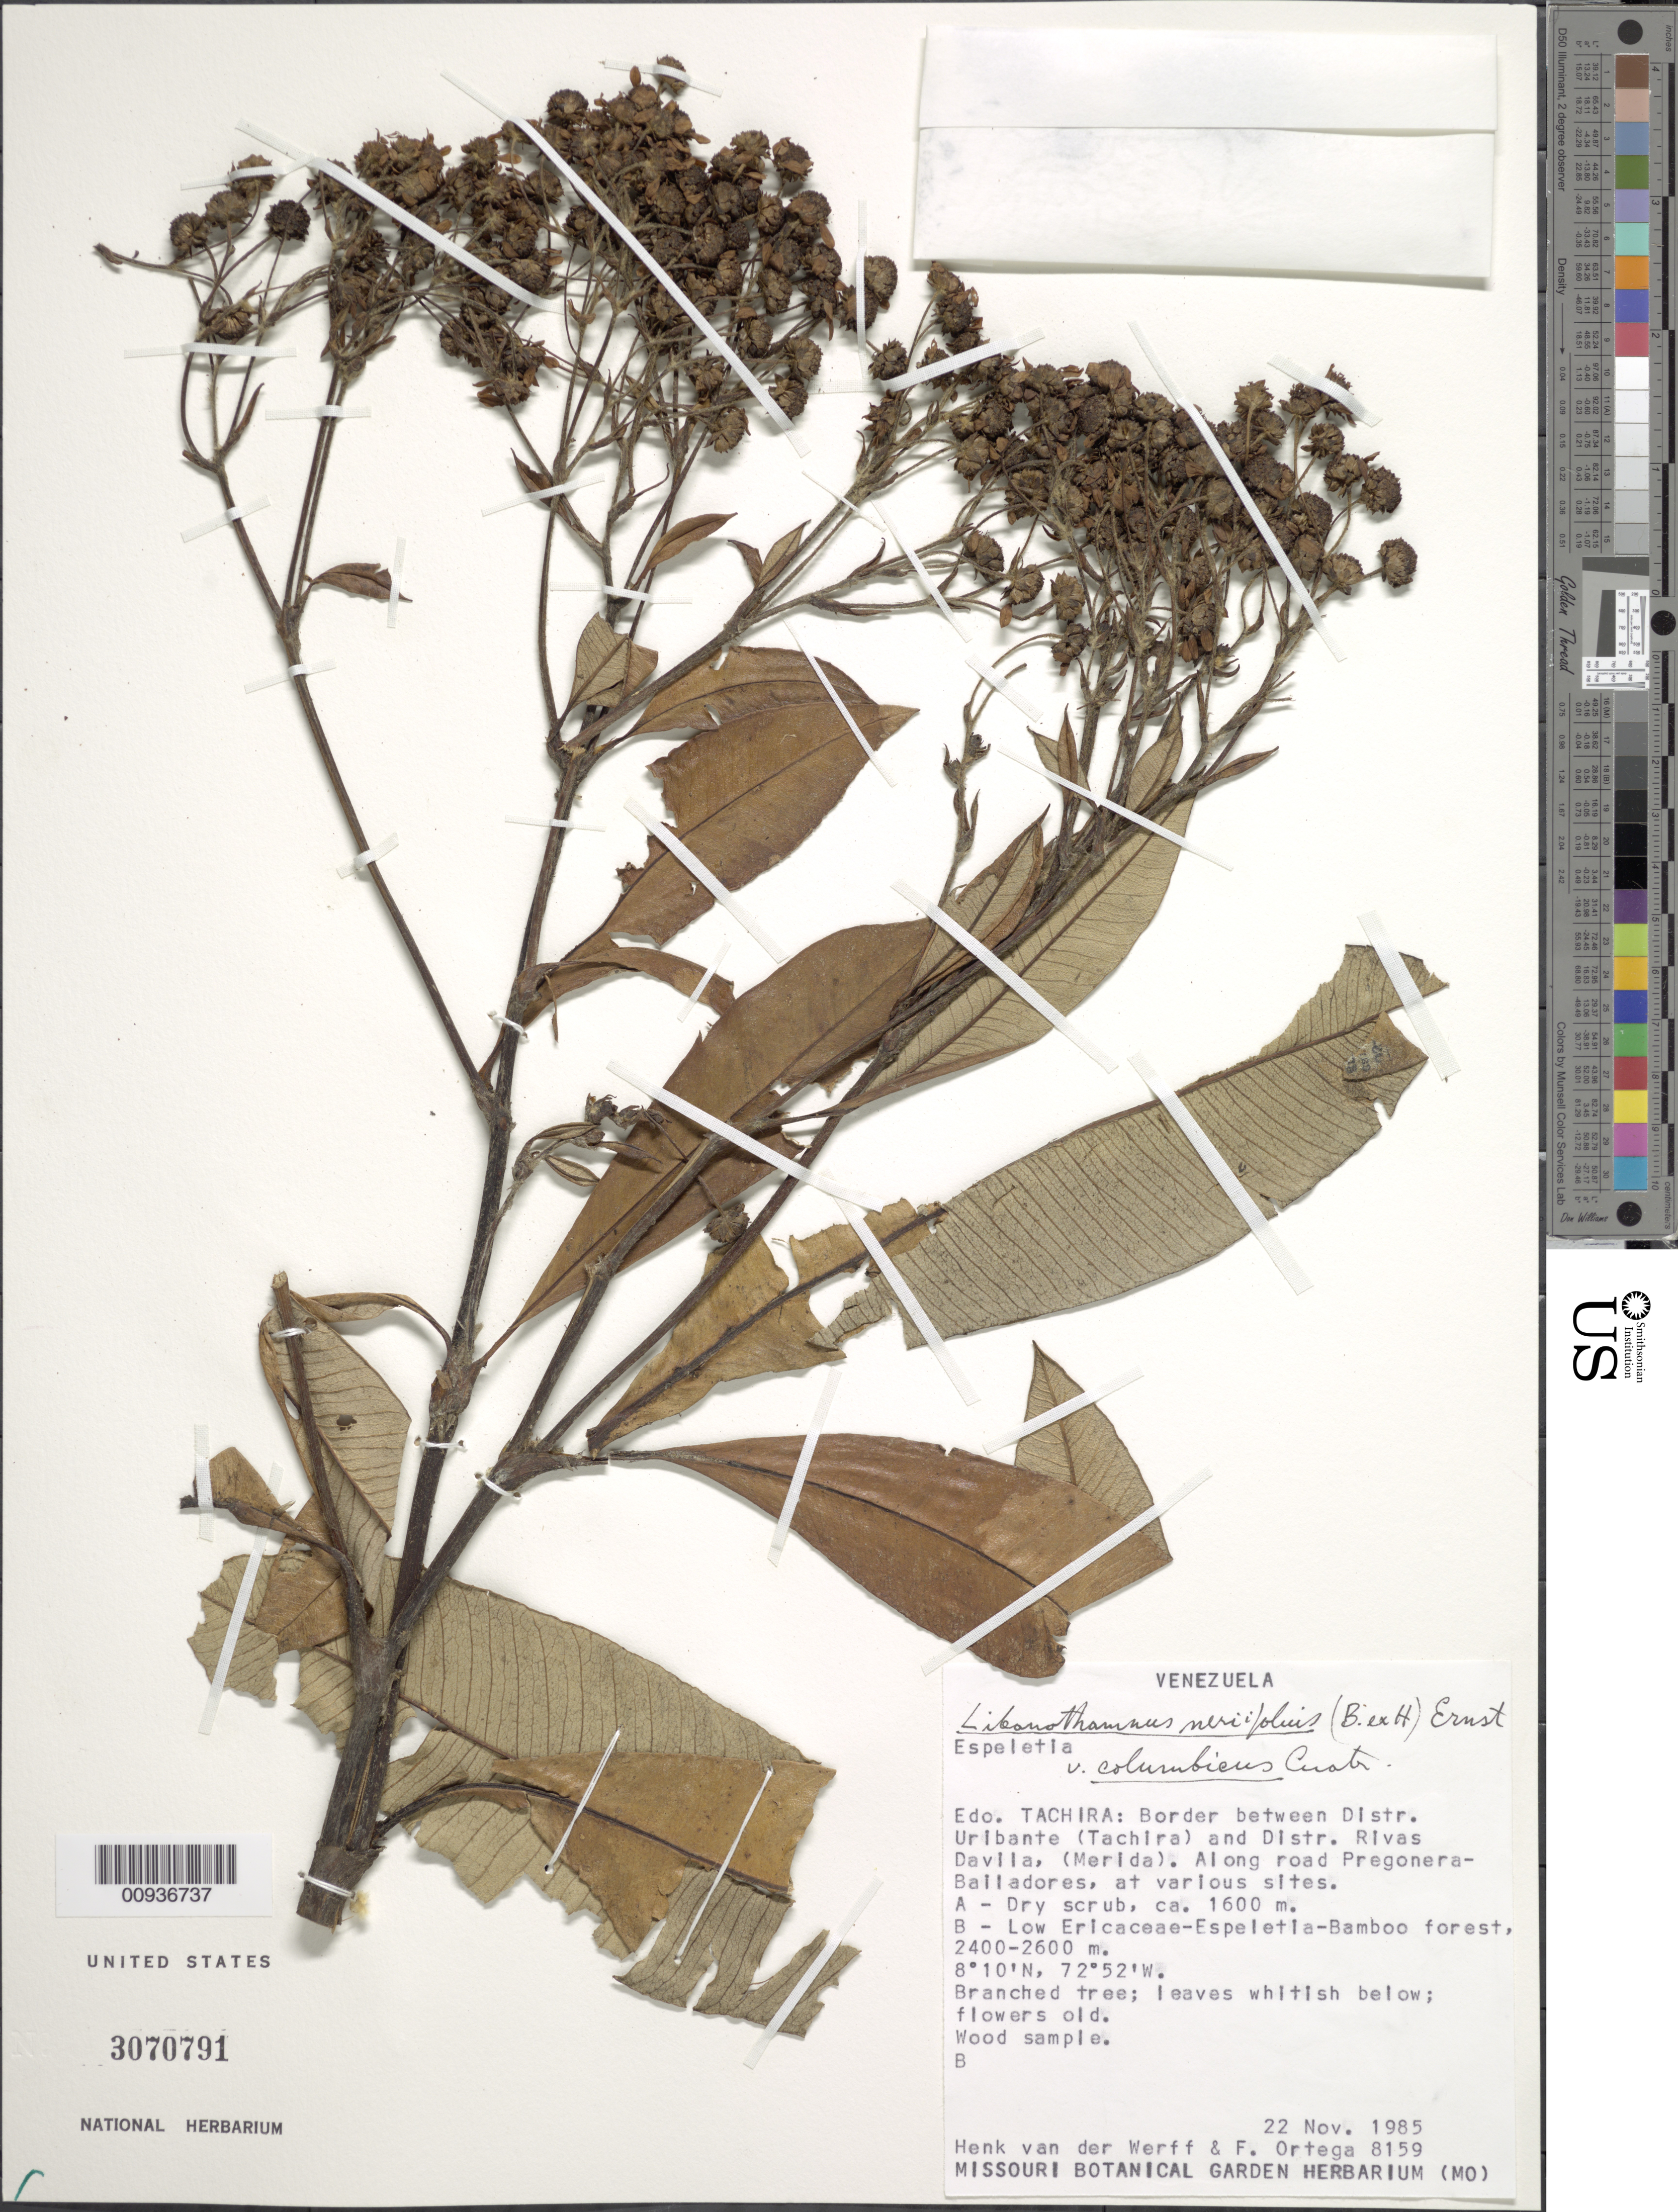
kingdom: Plantae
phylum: Tracheophyta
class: Magnoliopsida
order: Asterales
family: Asteraceae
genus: Libanothamnus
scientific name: Libanothamnus neriifolius var. columbicus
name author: (Cuatrec.) Cuatrec.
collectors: H. van der Werff & F. J. Ortega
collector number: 8159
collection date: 1985-11-22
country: Venezuela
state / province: Táchira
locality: Border between Distr. Uribante (Táchira) and Distr. Rivas Dávila (Mérida). Along road Pregonera-Bailadores, at various sites.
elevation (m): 2400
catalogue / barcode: US 3070791